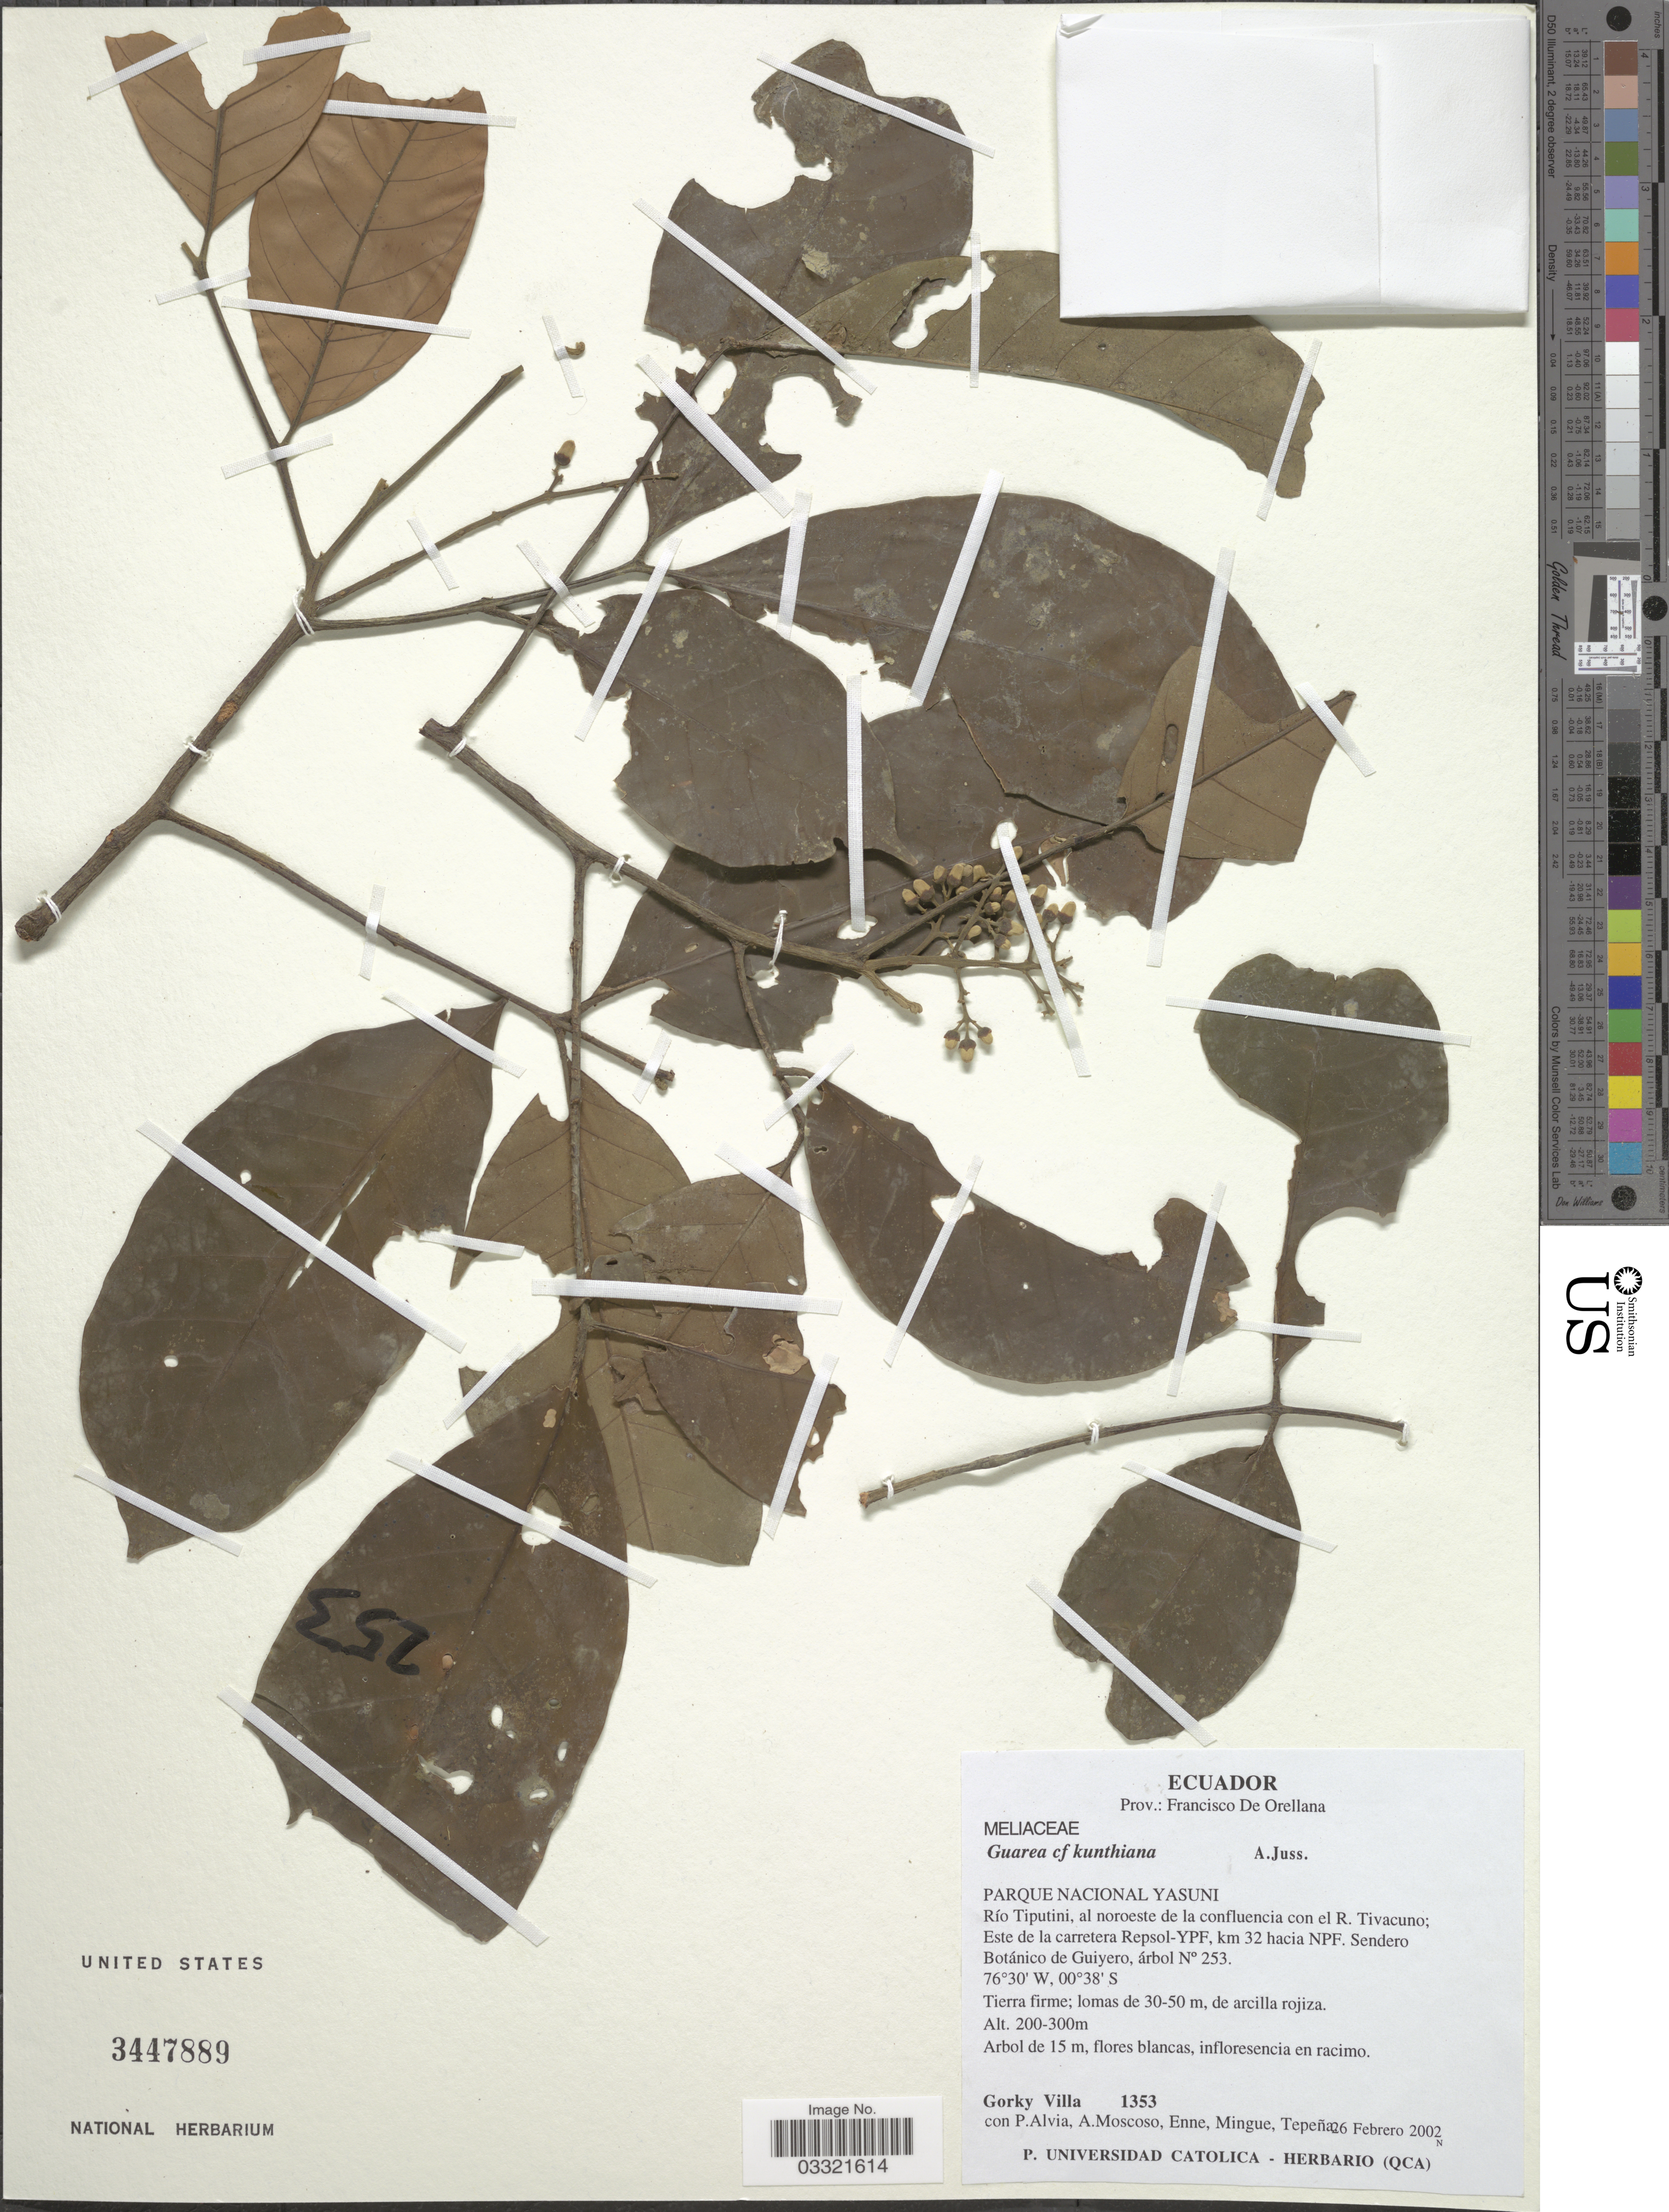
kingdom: Plantae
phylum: Tracheophyta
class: Magnoliopsida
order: Sapindales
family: Meliaceae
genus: Guarea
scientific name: Guarea kunthiana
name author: A. Juss.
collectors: G. Villa, P. Alvia, A. Moscoso, Enne & et al.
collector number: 1353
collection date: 2002-02-26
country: Ecuador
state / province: Orellana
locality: Prov.: Francisco De Orellana. Parque Nacional Yasuni. Río Tiputini, al noroeste de la confluencia con el R. Tivacuno; Este de la carretera Repsol-YPF, km 32 hacia NPF. Sendere Botánico de Guiyero.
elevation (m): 200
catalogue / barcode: US 3447889